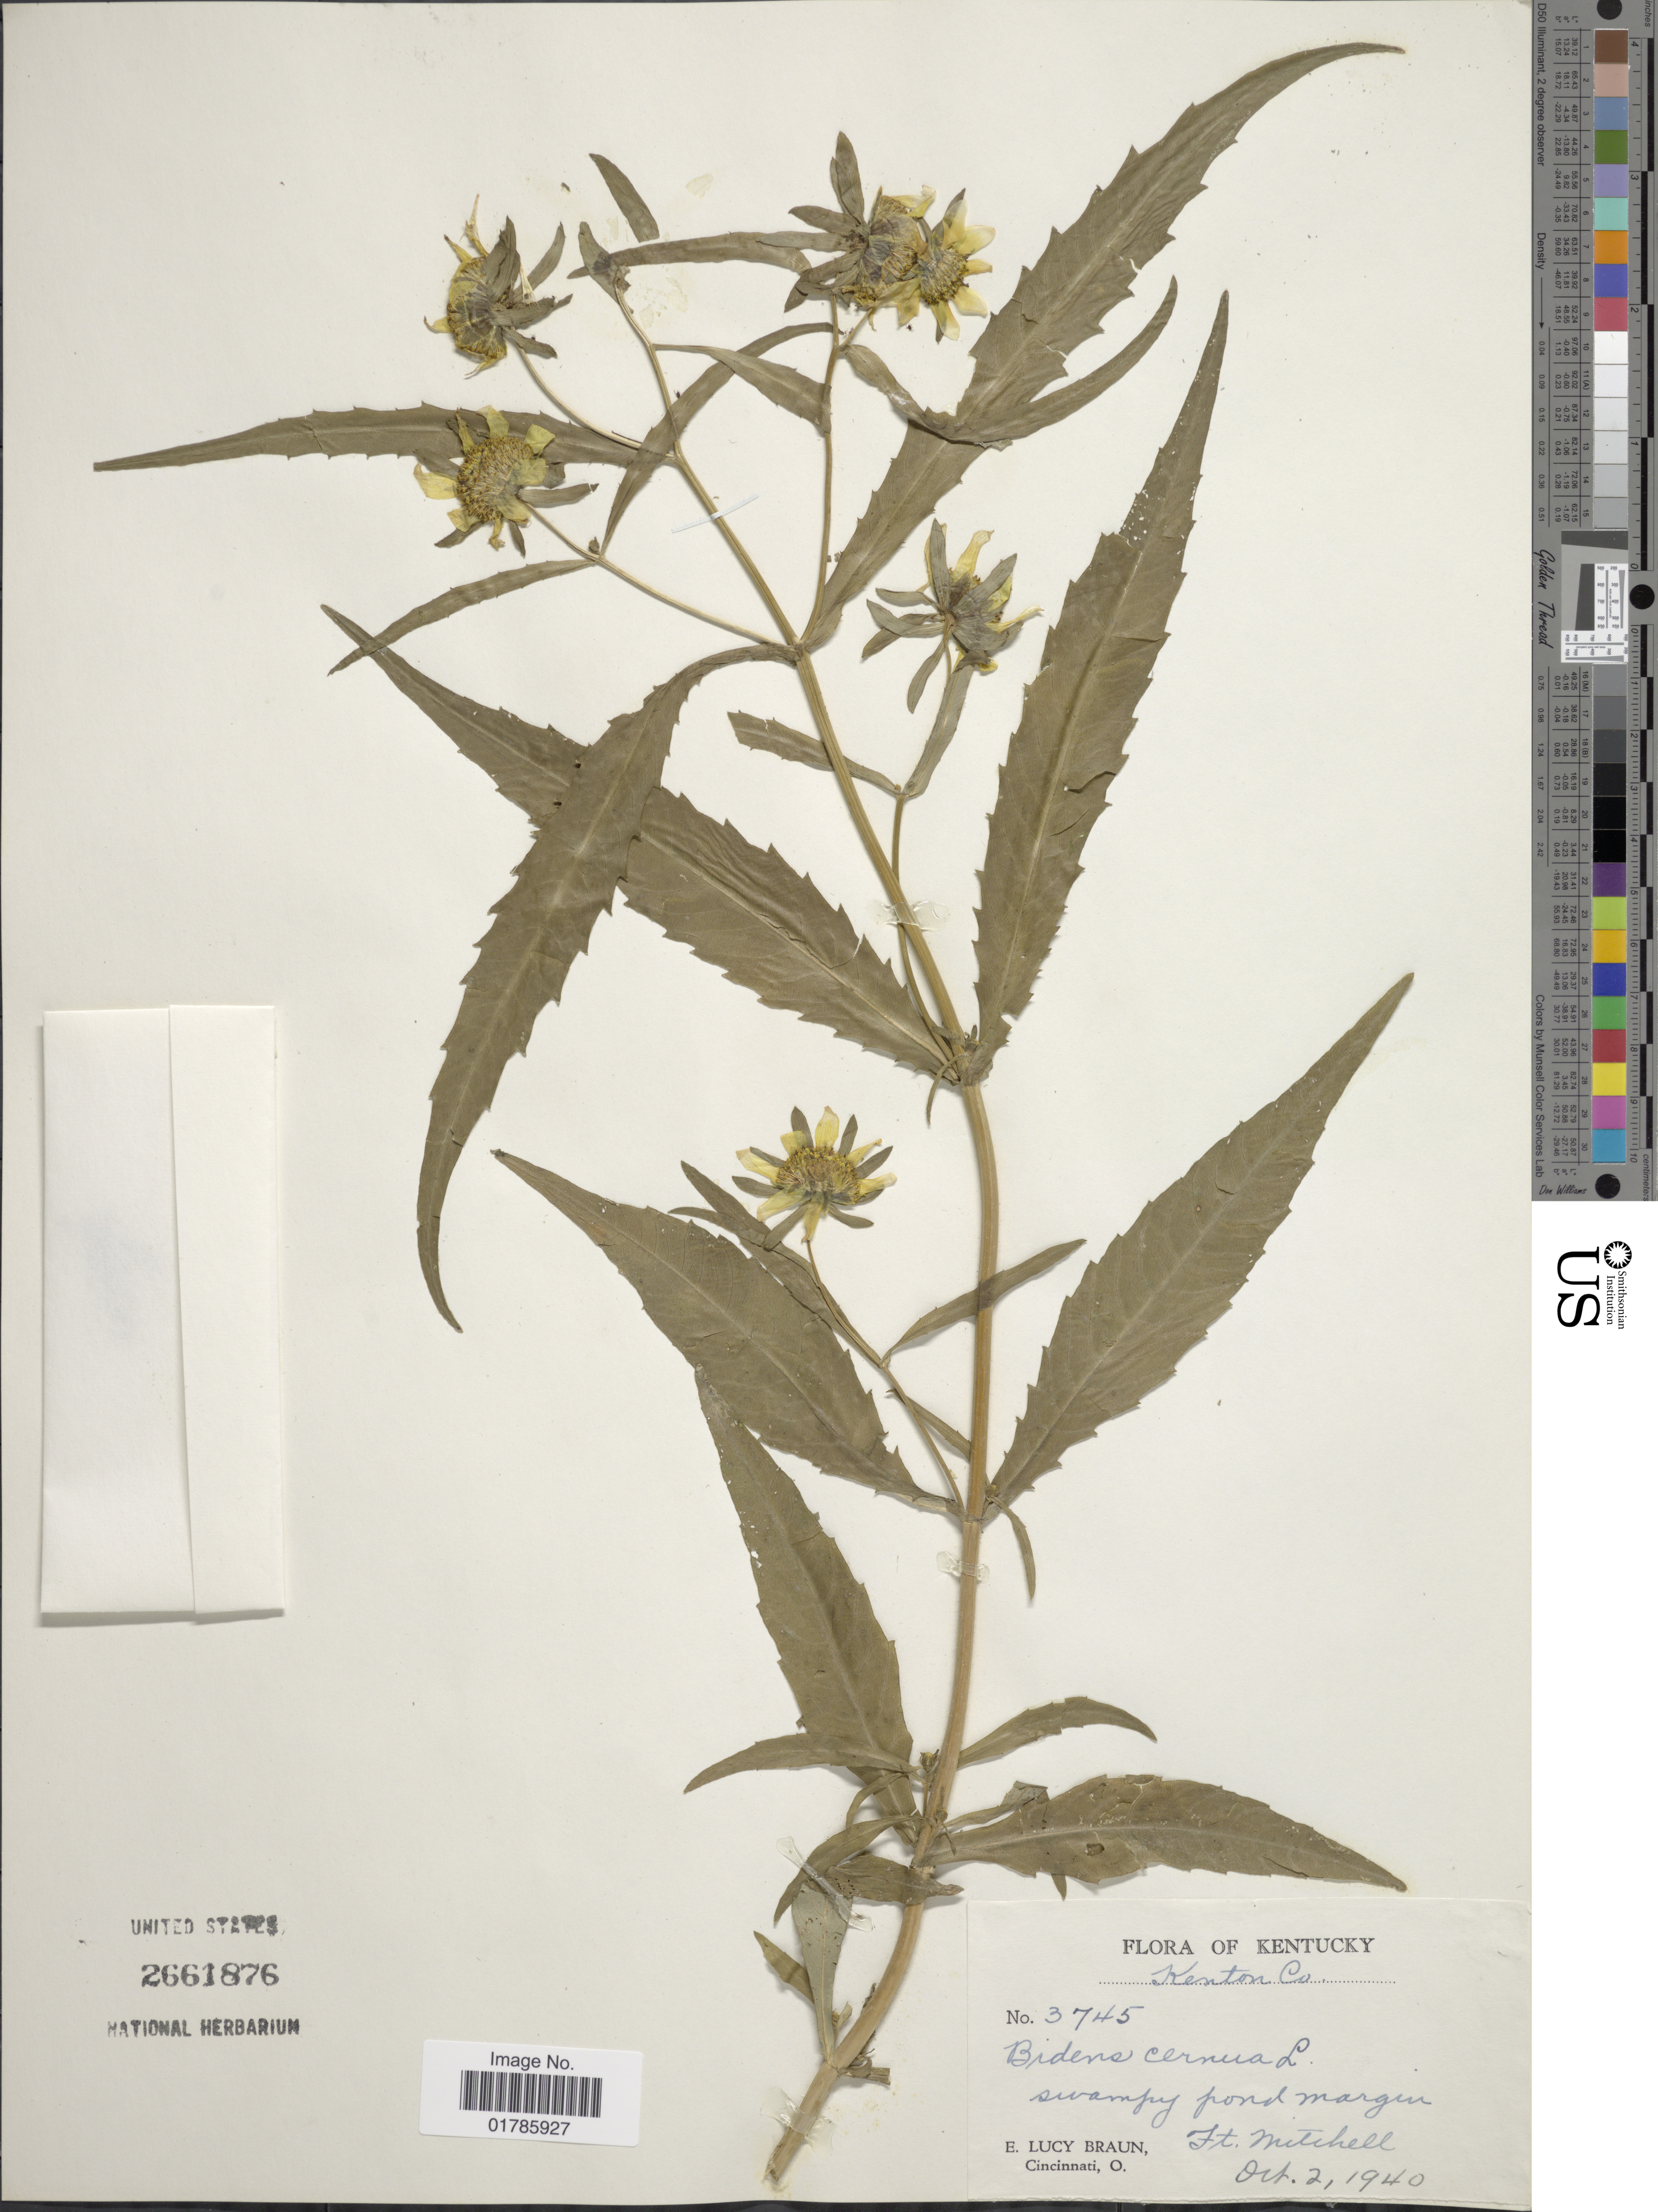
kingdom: Plantae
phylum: Tracheophyta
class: Magnoliopsida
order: Asterales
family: Asteraceae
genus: Bidens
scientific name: Bidens cernua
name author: L.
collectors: E. L. Braun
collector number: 3745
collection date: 1940-10-02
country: United States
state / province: Kentucky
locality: St. Mitchell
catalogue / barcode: US 2661876